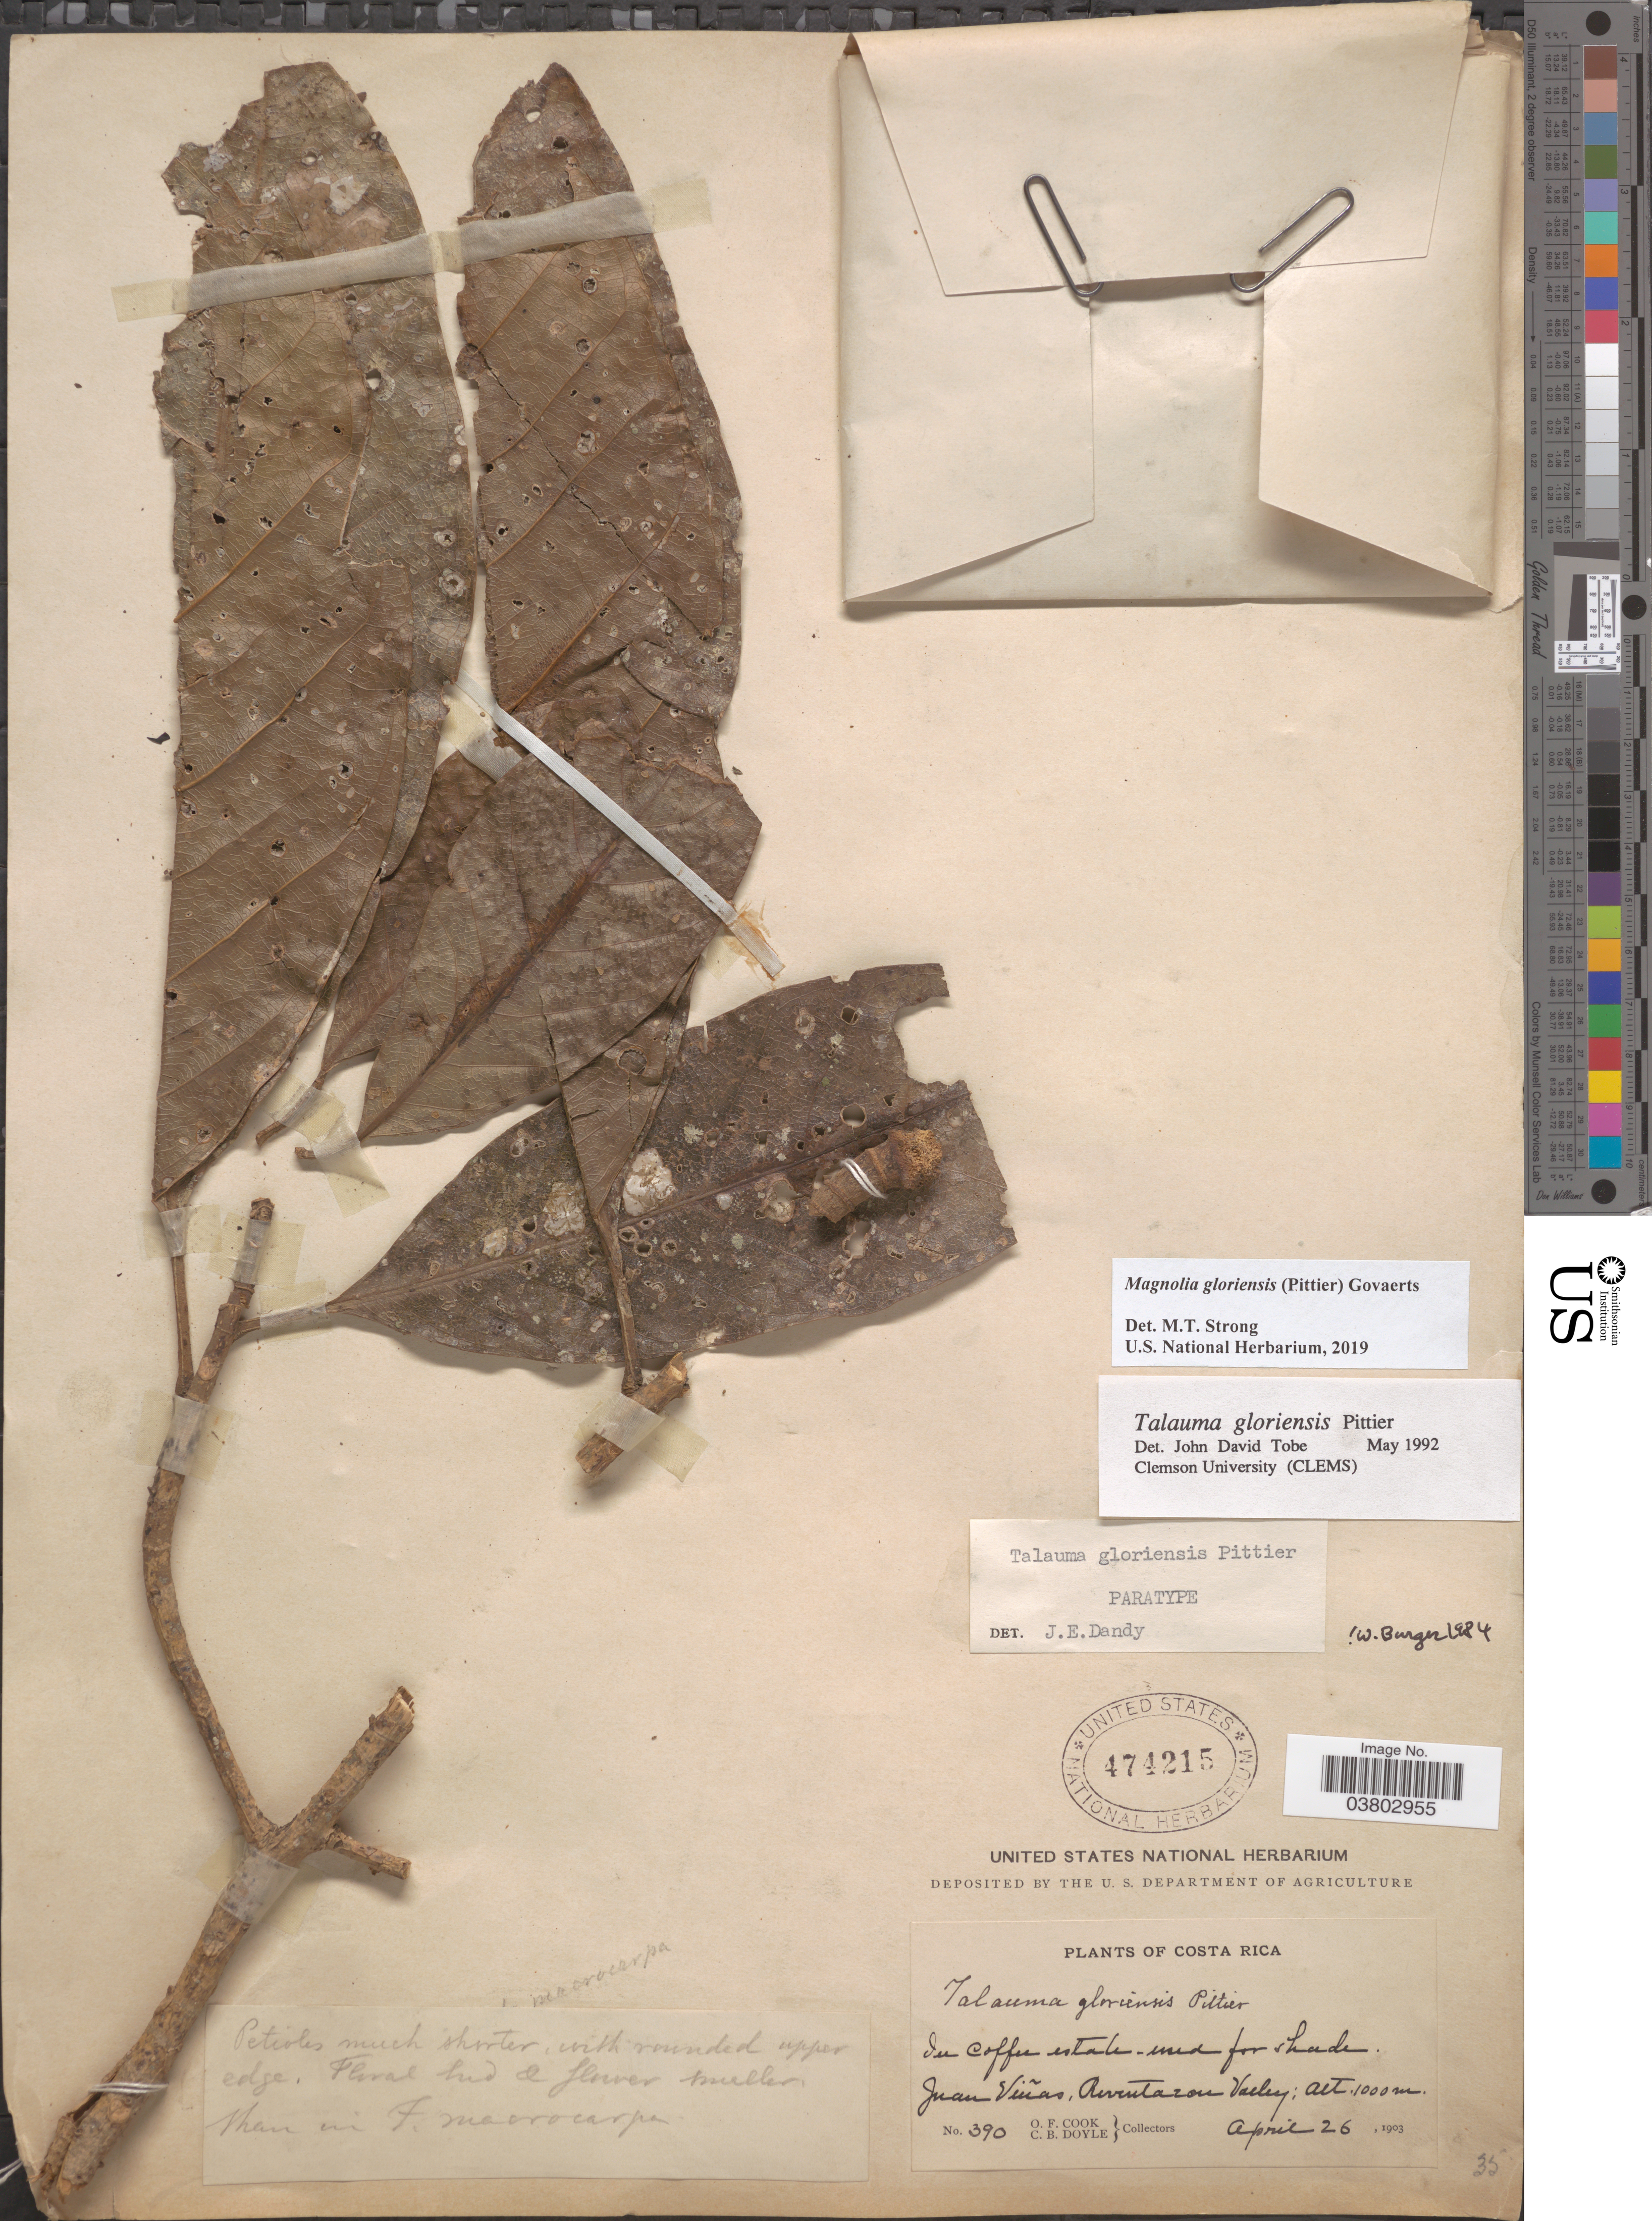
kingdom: Plantae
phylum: Tracheophyta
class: Magnoliopsida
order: Magnoliales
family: Magnoliaceae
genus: Magnolia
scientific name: Magnolia gloriensis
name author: (Pittier) Govaerts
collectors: O. F. Cook & C. Doyle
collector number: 390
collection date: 1903-04-26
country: Costa Rica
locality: Juan Viñas, Reventazon Valley.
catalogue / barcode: US 474215